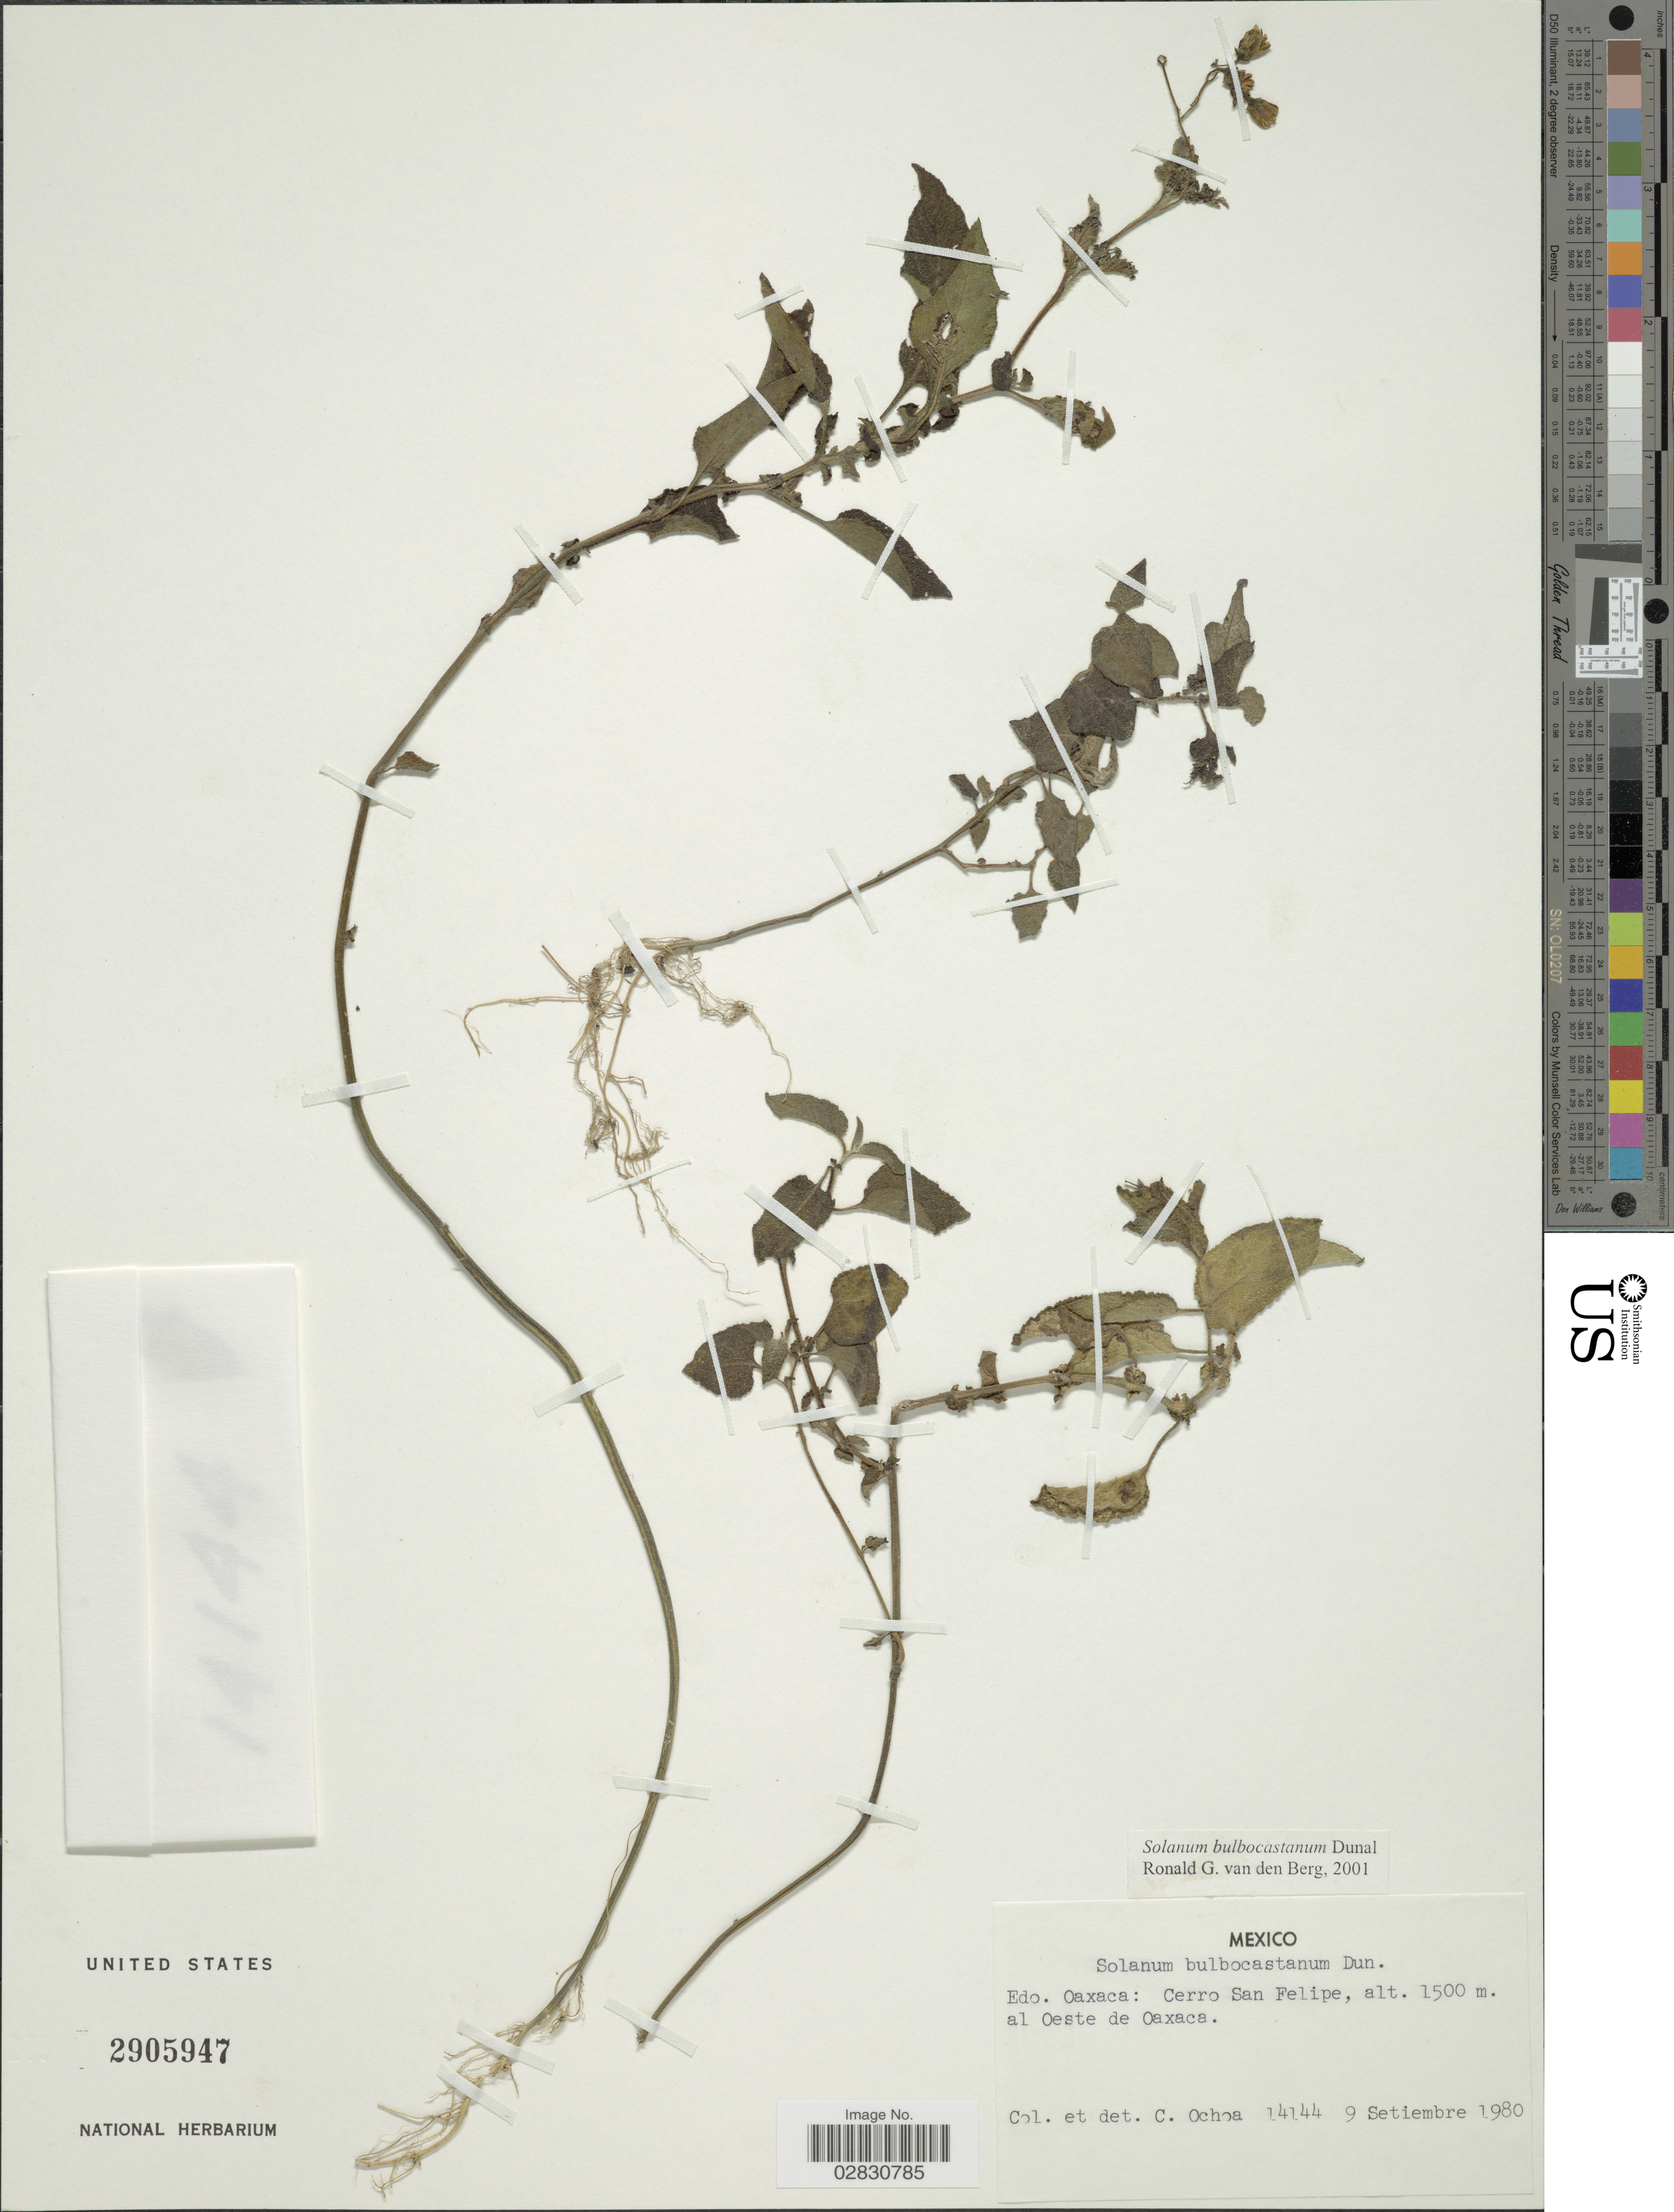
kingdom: Plantae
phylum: Tracheophyta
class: Magnoliopsida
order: Solanales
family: Solanaceae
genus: Solanum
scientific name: Solanum bulbocastanum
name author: Dunal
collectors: C. Ochoa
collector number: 14144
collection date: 1980-09-09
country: Mexico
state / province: Oaxaca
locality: Edo. Oaxaca: Cerro San Felipe, al Oeste de Oaxaca.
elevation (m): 1500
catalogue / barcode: US 2905947